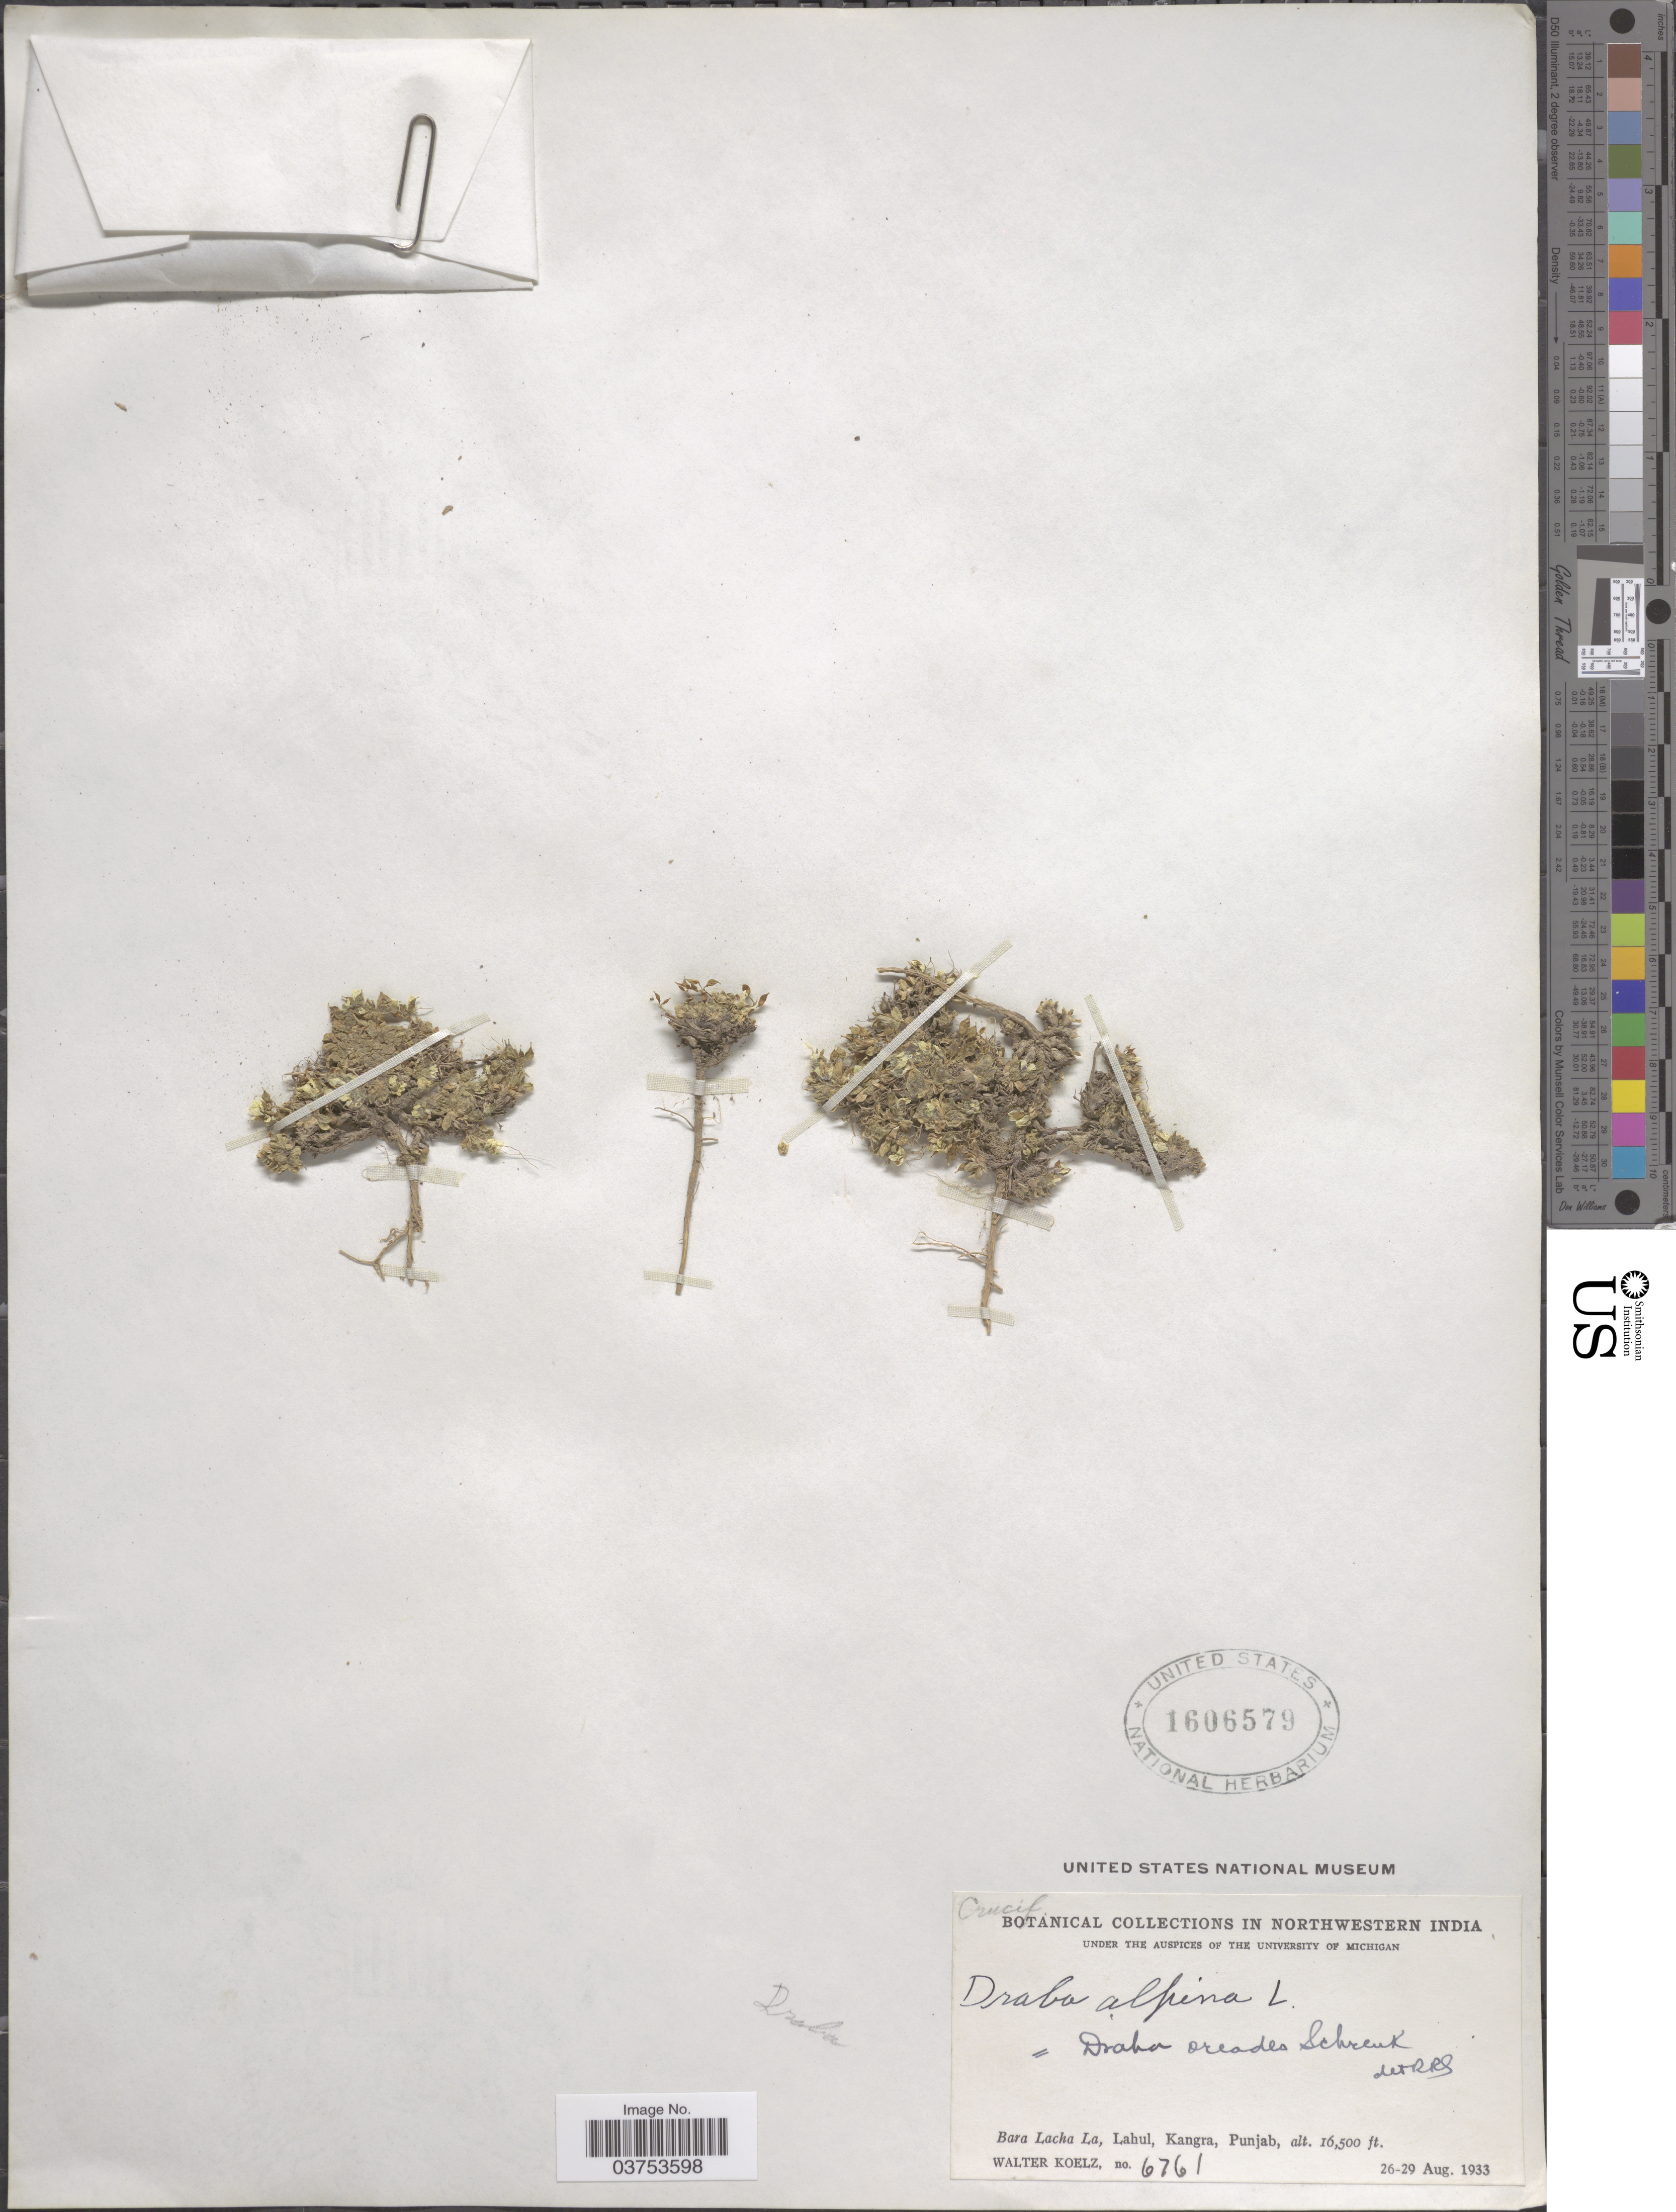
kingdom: Plantae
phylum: Tracheophyta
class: Magnoliopsida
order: Brassicales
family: Brassicaceae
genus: Draba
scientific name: Draba oreadum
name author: Maire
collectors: W. N. Koelz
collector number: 6761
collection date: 1933-08-26/1933-08-29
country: India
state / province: Punjab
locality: Northwestern India. Bara Lacha La, Lahul, Kangra.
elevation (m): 5029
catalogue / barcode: US 1606579